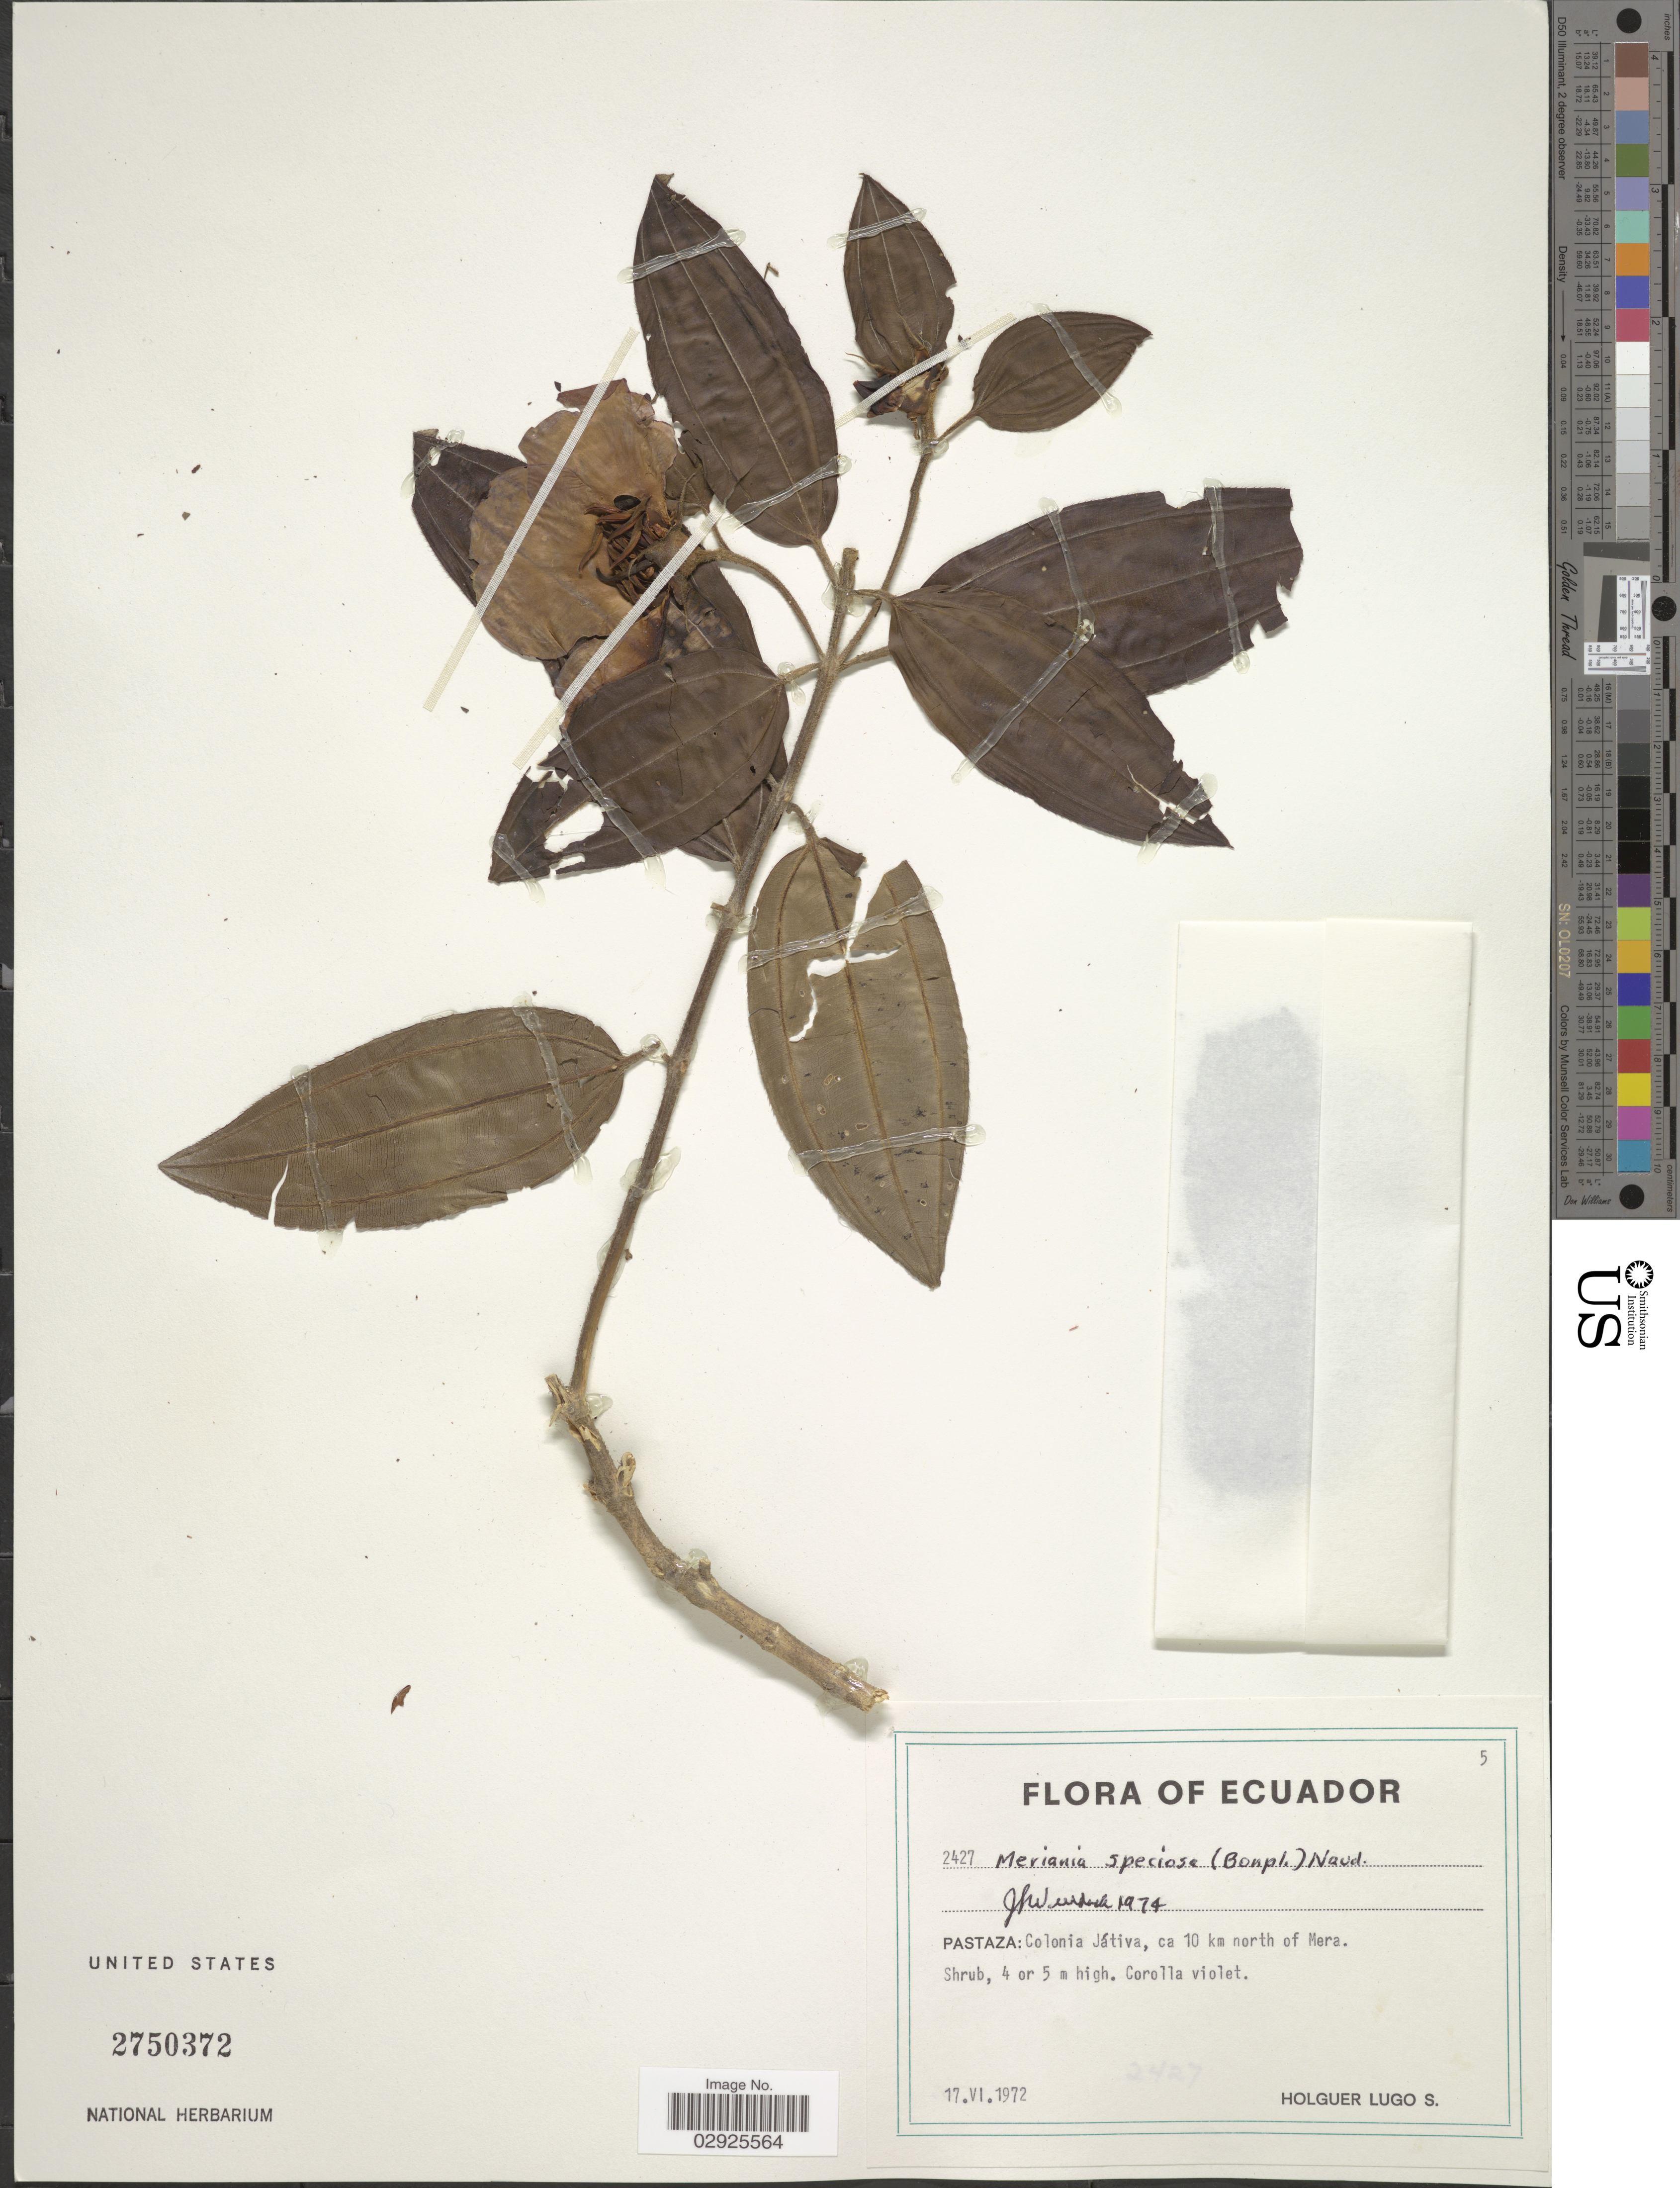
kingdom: Plantae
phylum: Tracheophyta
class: Magnoliopsida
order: Myrtales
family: Melastomataceae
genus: Meriania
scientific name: Meriania speciosa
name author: (Bonpl.) Naudin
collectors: H. Lugo S.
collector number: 2427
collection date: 1972-06-17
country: Ecuador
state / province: Pastaza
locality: Colonia Játiva, ca 10 km north of Mera.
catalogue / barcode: US 2750372